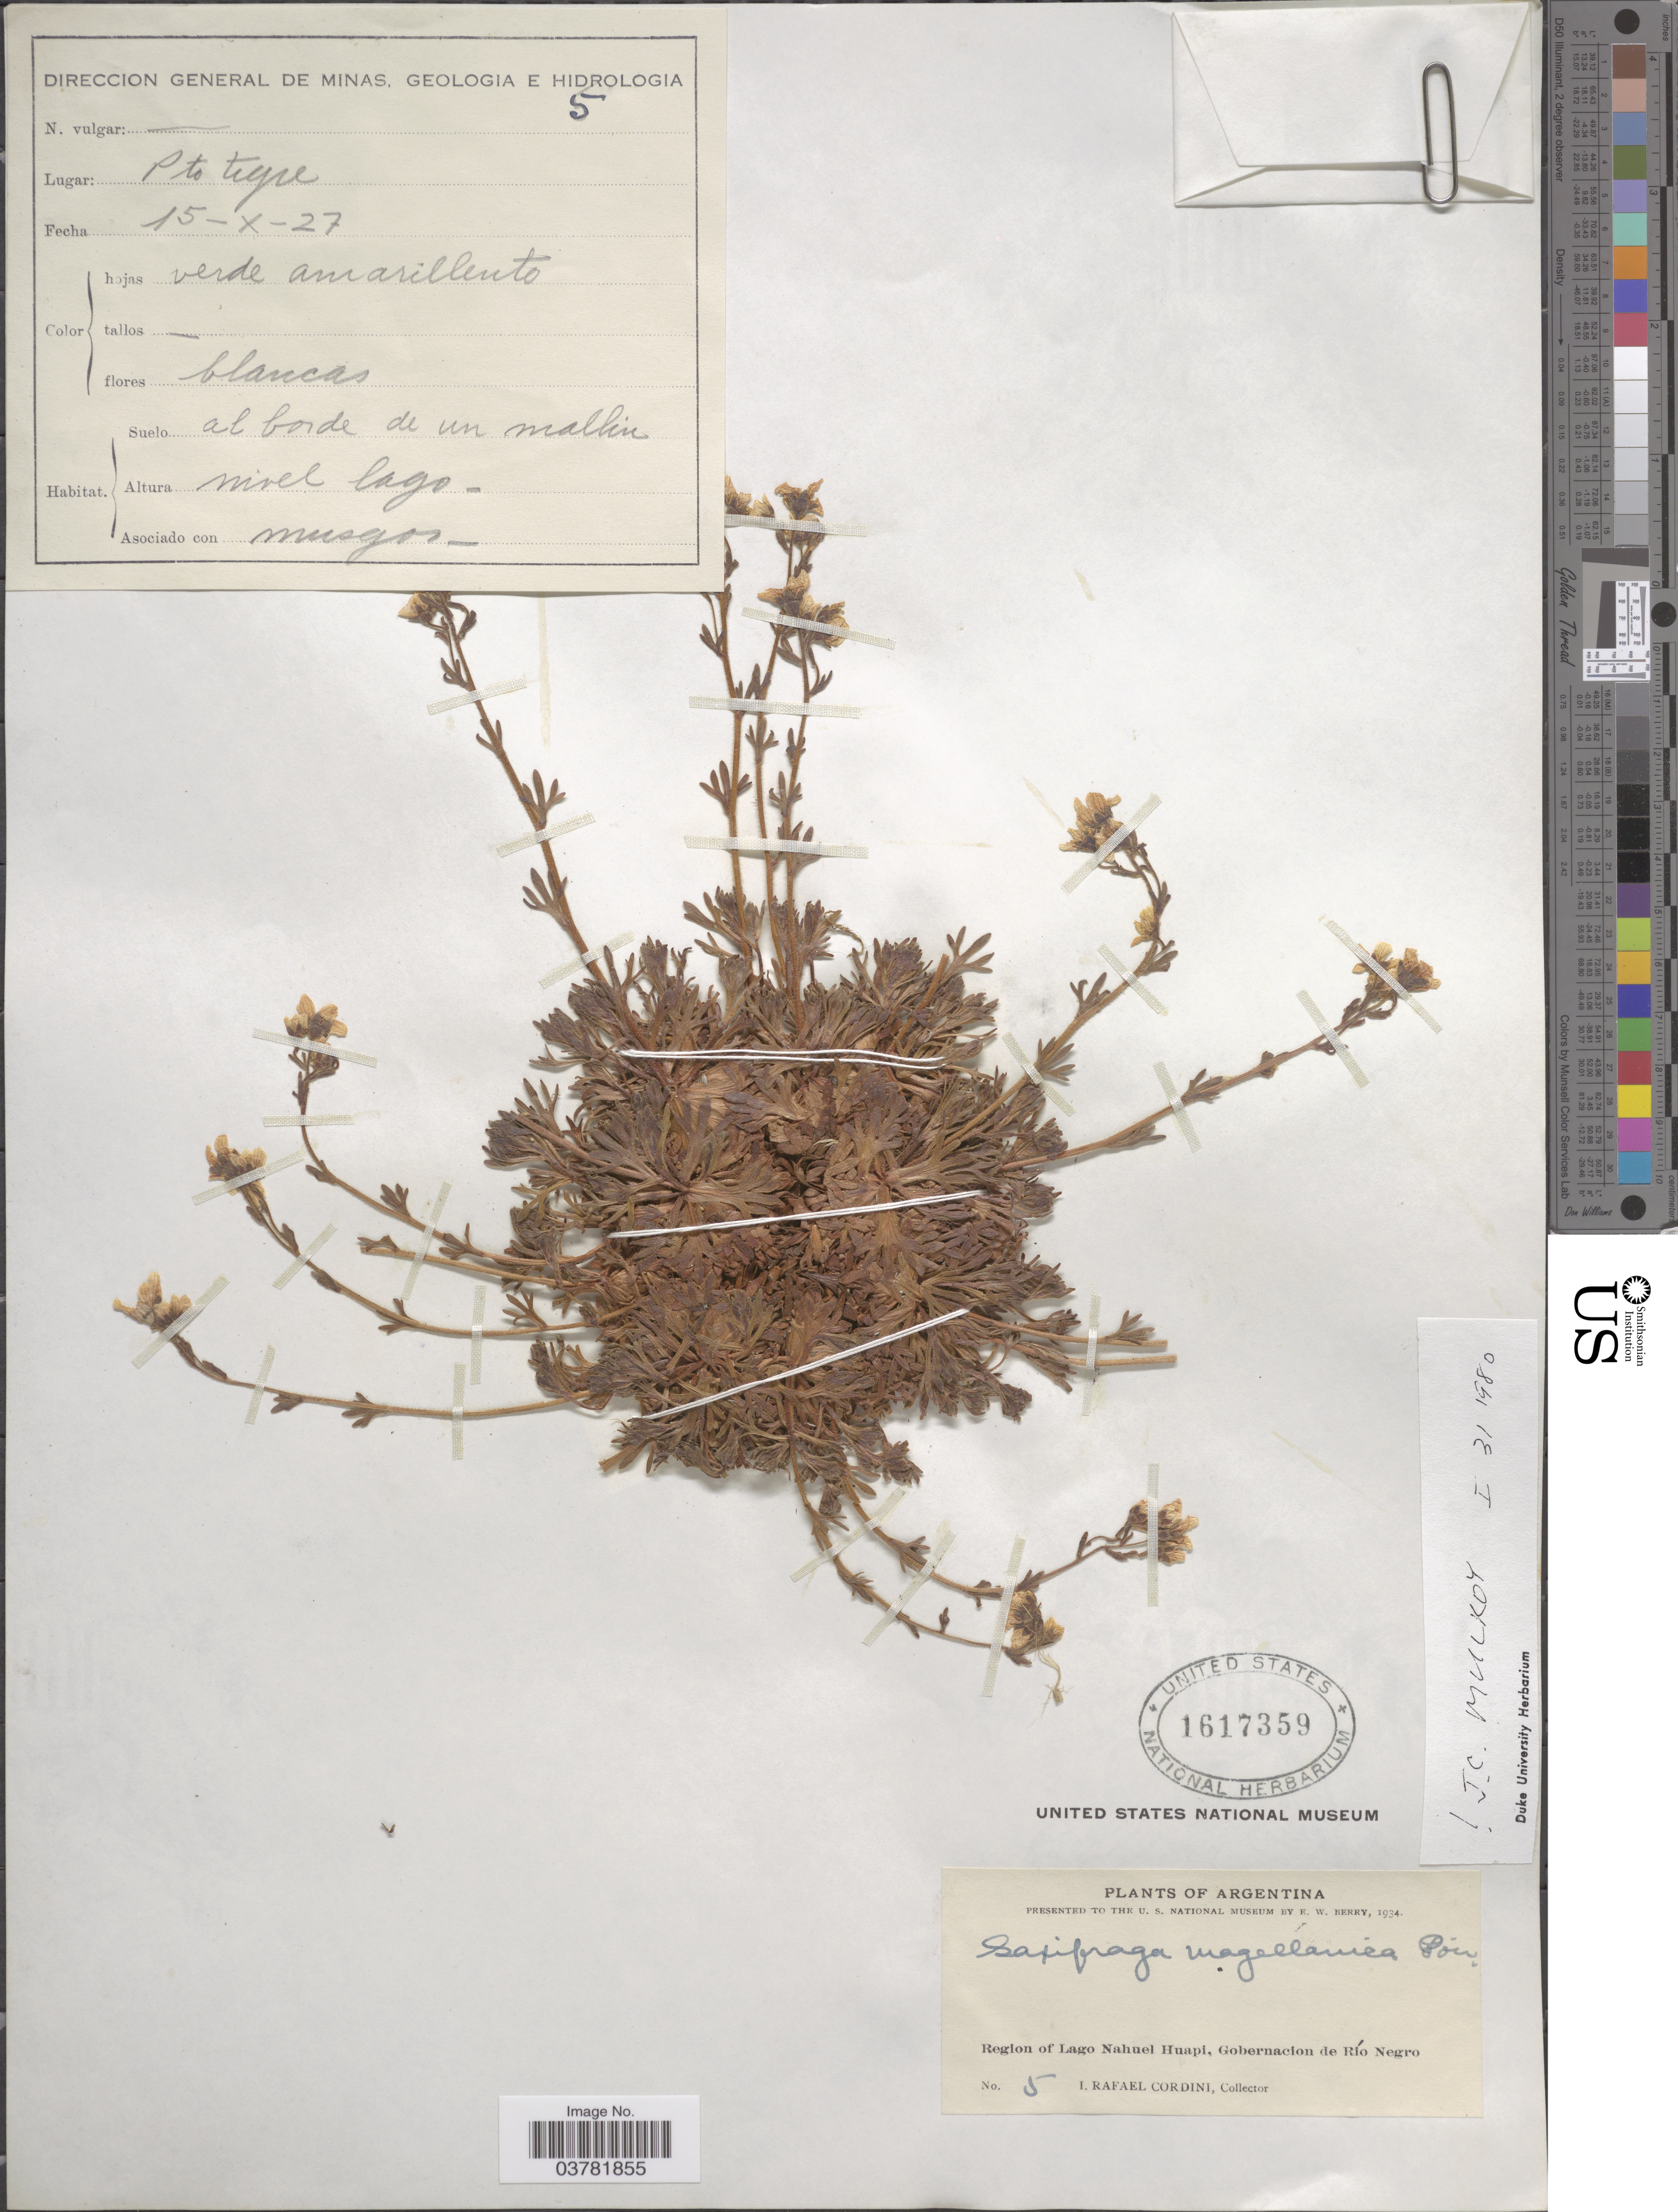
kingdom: Plantae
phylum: Tracheophyta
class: Magnoliopsida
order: Saxifragales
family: Saxifragaceae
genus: Saxifraga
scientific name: Saxifraga magellanica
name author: Poir.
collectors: I. Cordini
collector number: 5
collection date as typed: Transcribed d/m/y: 15/10/27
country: Argentina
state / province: Rio Negro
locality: Region of Lago Nahuel Huapi, Gobernacion de Río Negro.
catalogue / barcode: US 1617359